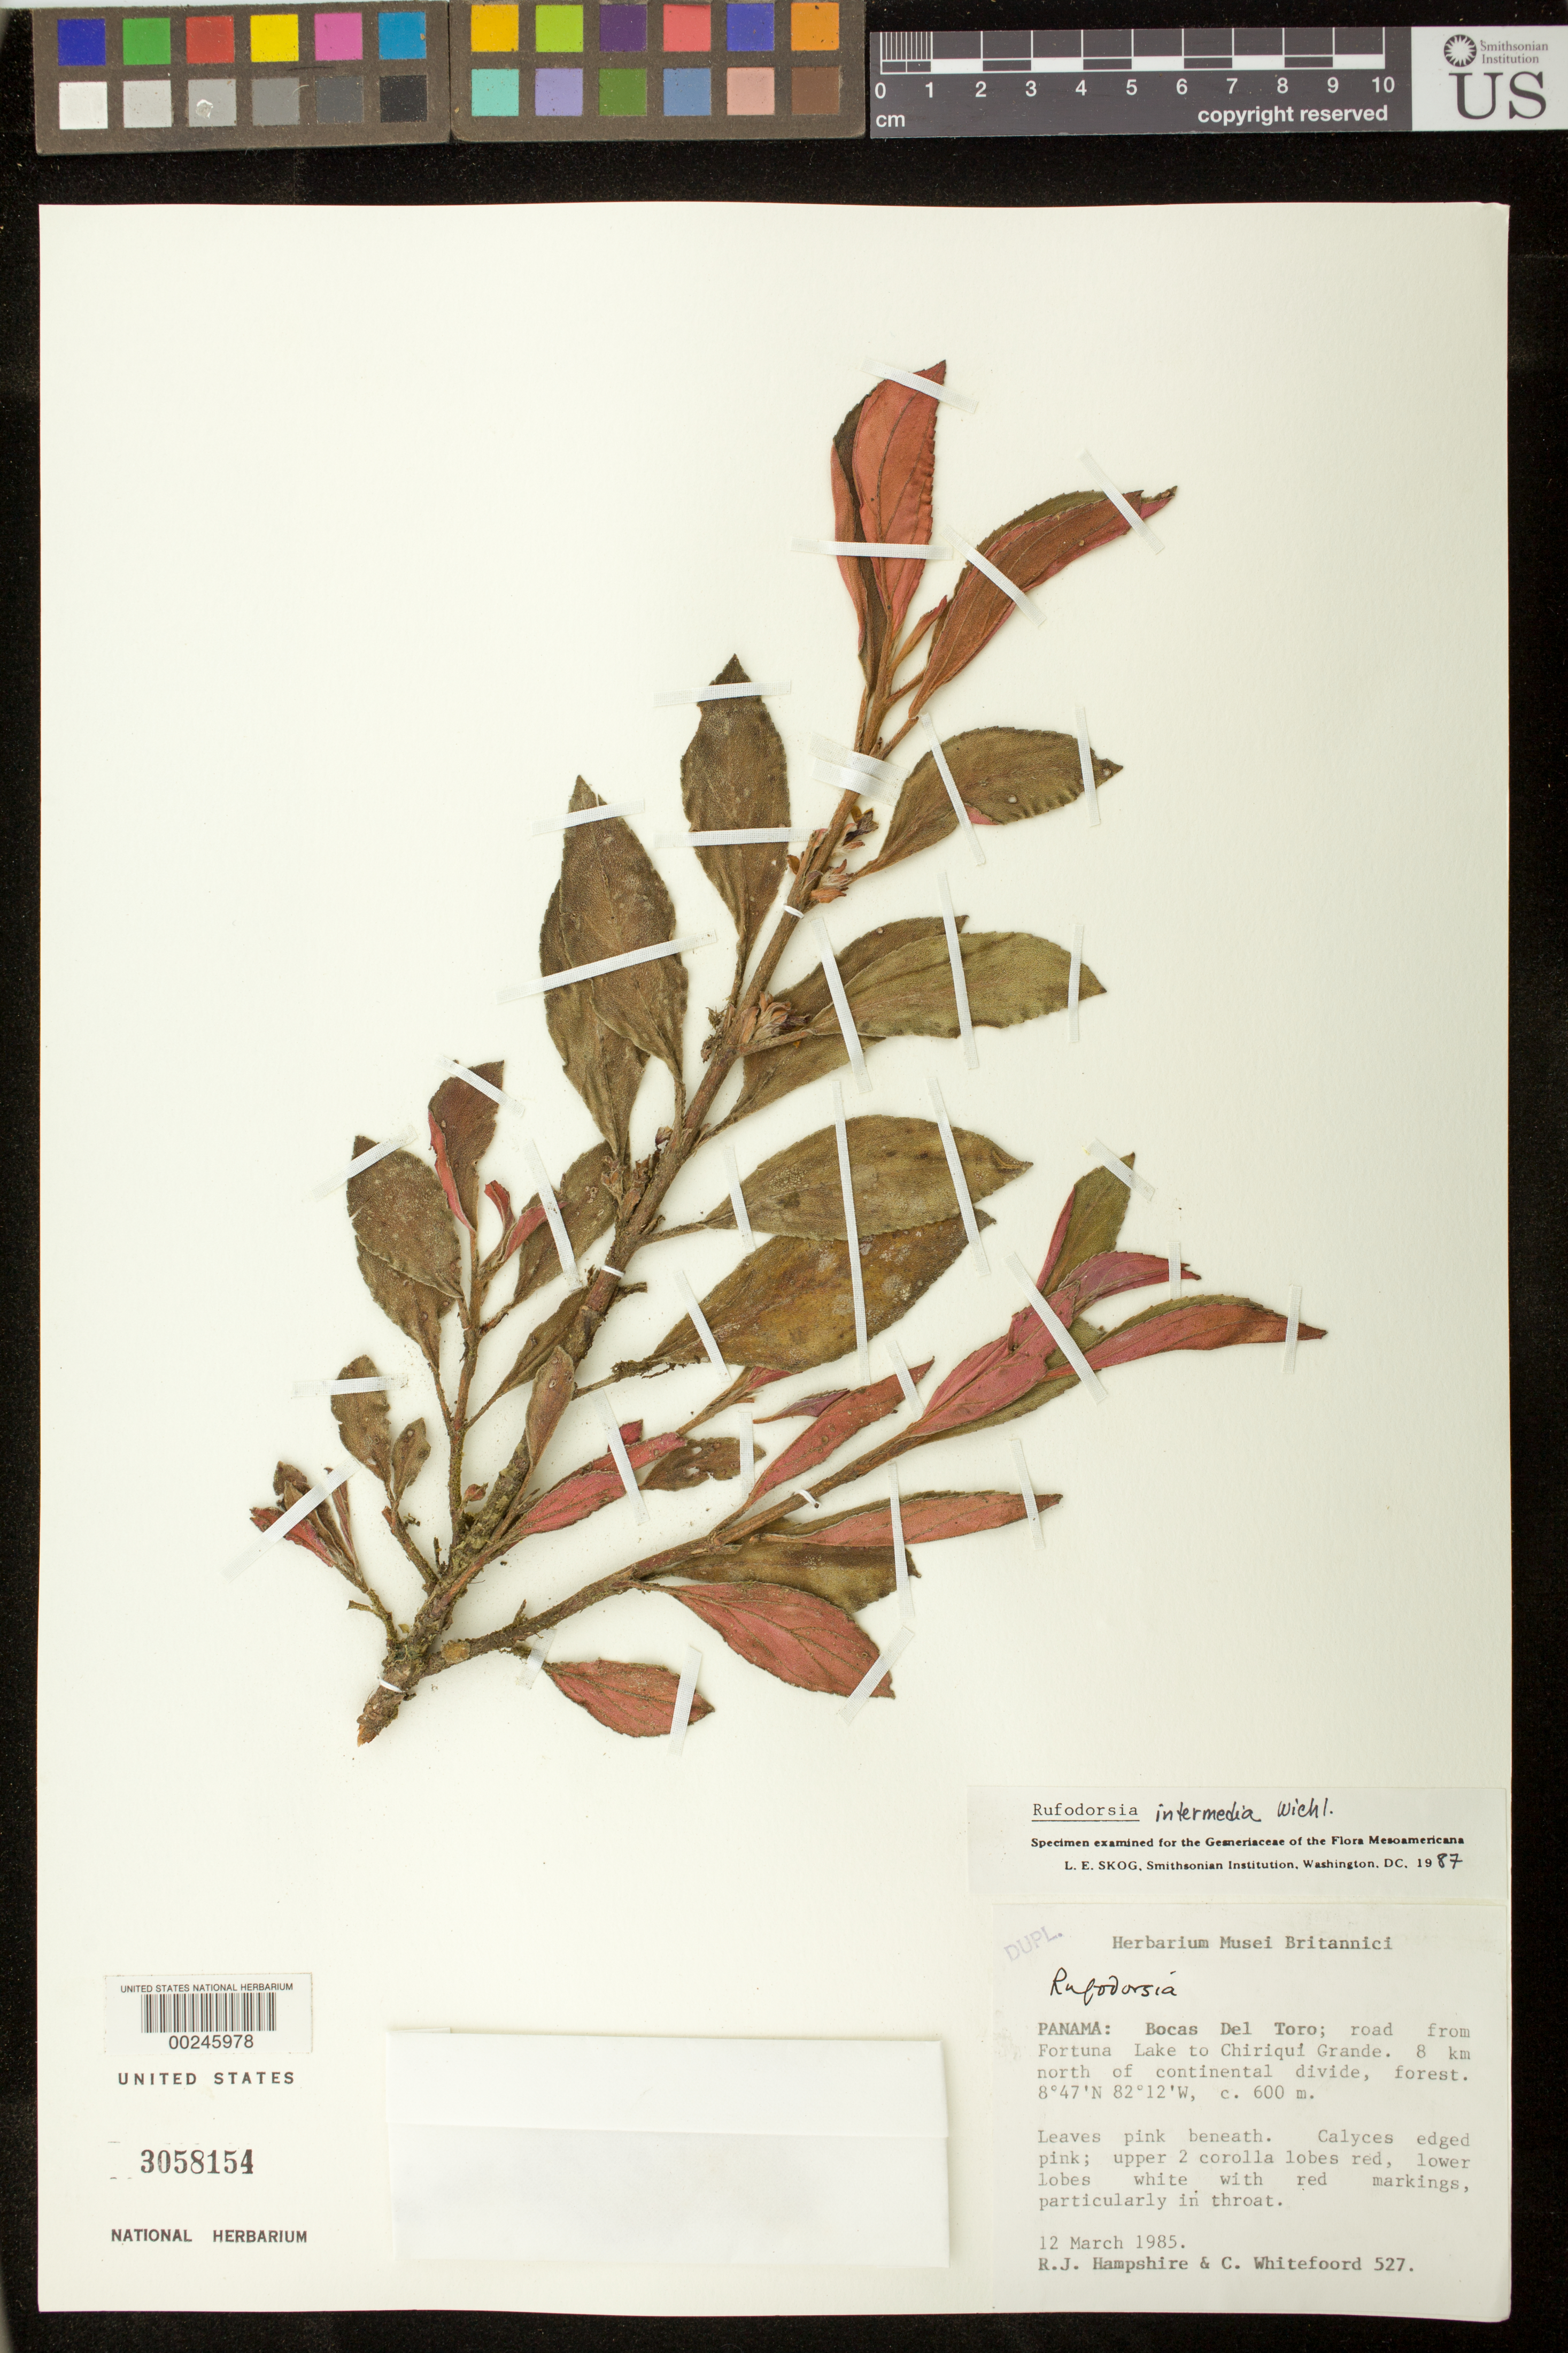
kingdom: Plantae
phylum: Tracheophyta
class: Magnoliopsida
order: Lamiales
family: Gesneriaceae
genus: Rufodorsia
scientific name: Rufodorsia intermedia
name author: Wiehler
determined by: Skog, Laurence E.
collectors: R. Hampshire & C. Whitefoord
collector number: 527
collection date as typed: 12 Mar 1985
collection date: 1985-03-12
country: Panama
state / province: Bocas del Toro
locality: Road from Fortuna Lake to Chiriquí Grande, 8 km north of continental divide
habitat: Forest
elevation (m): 600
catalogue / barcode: US 3058154